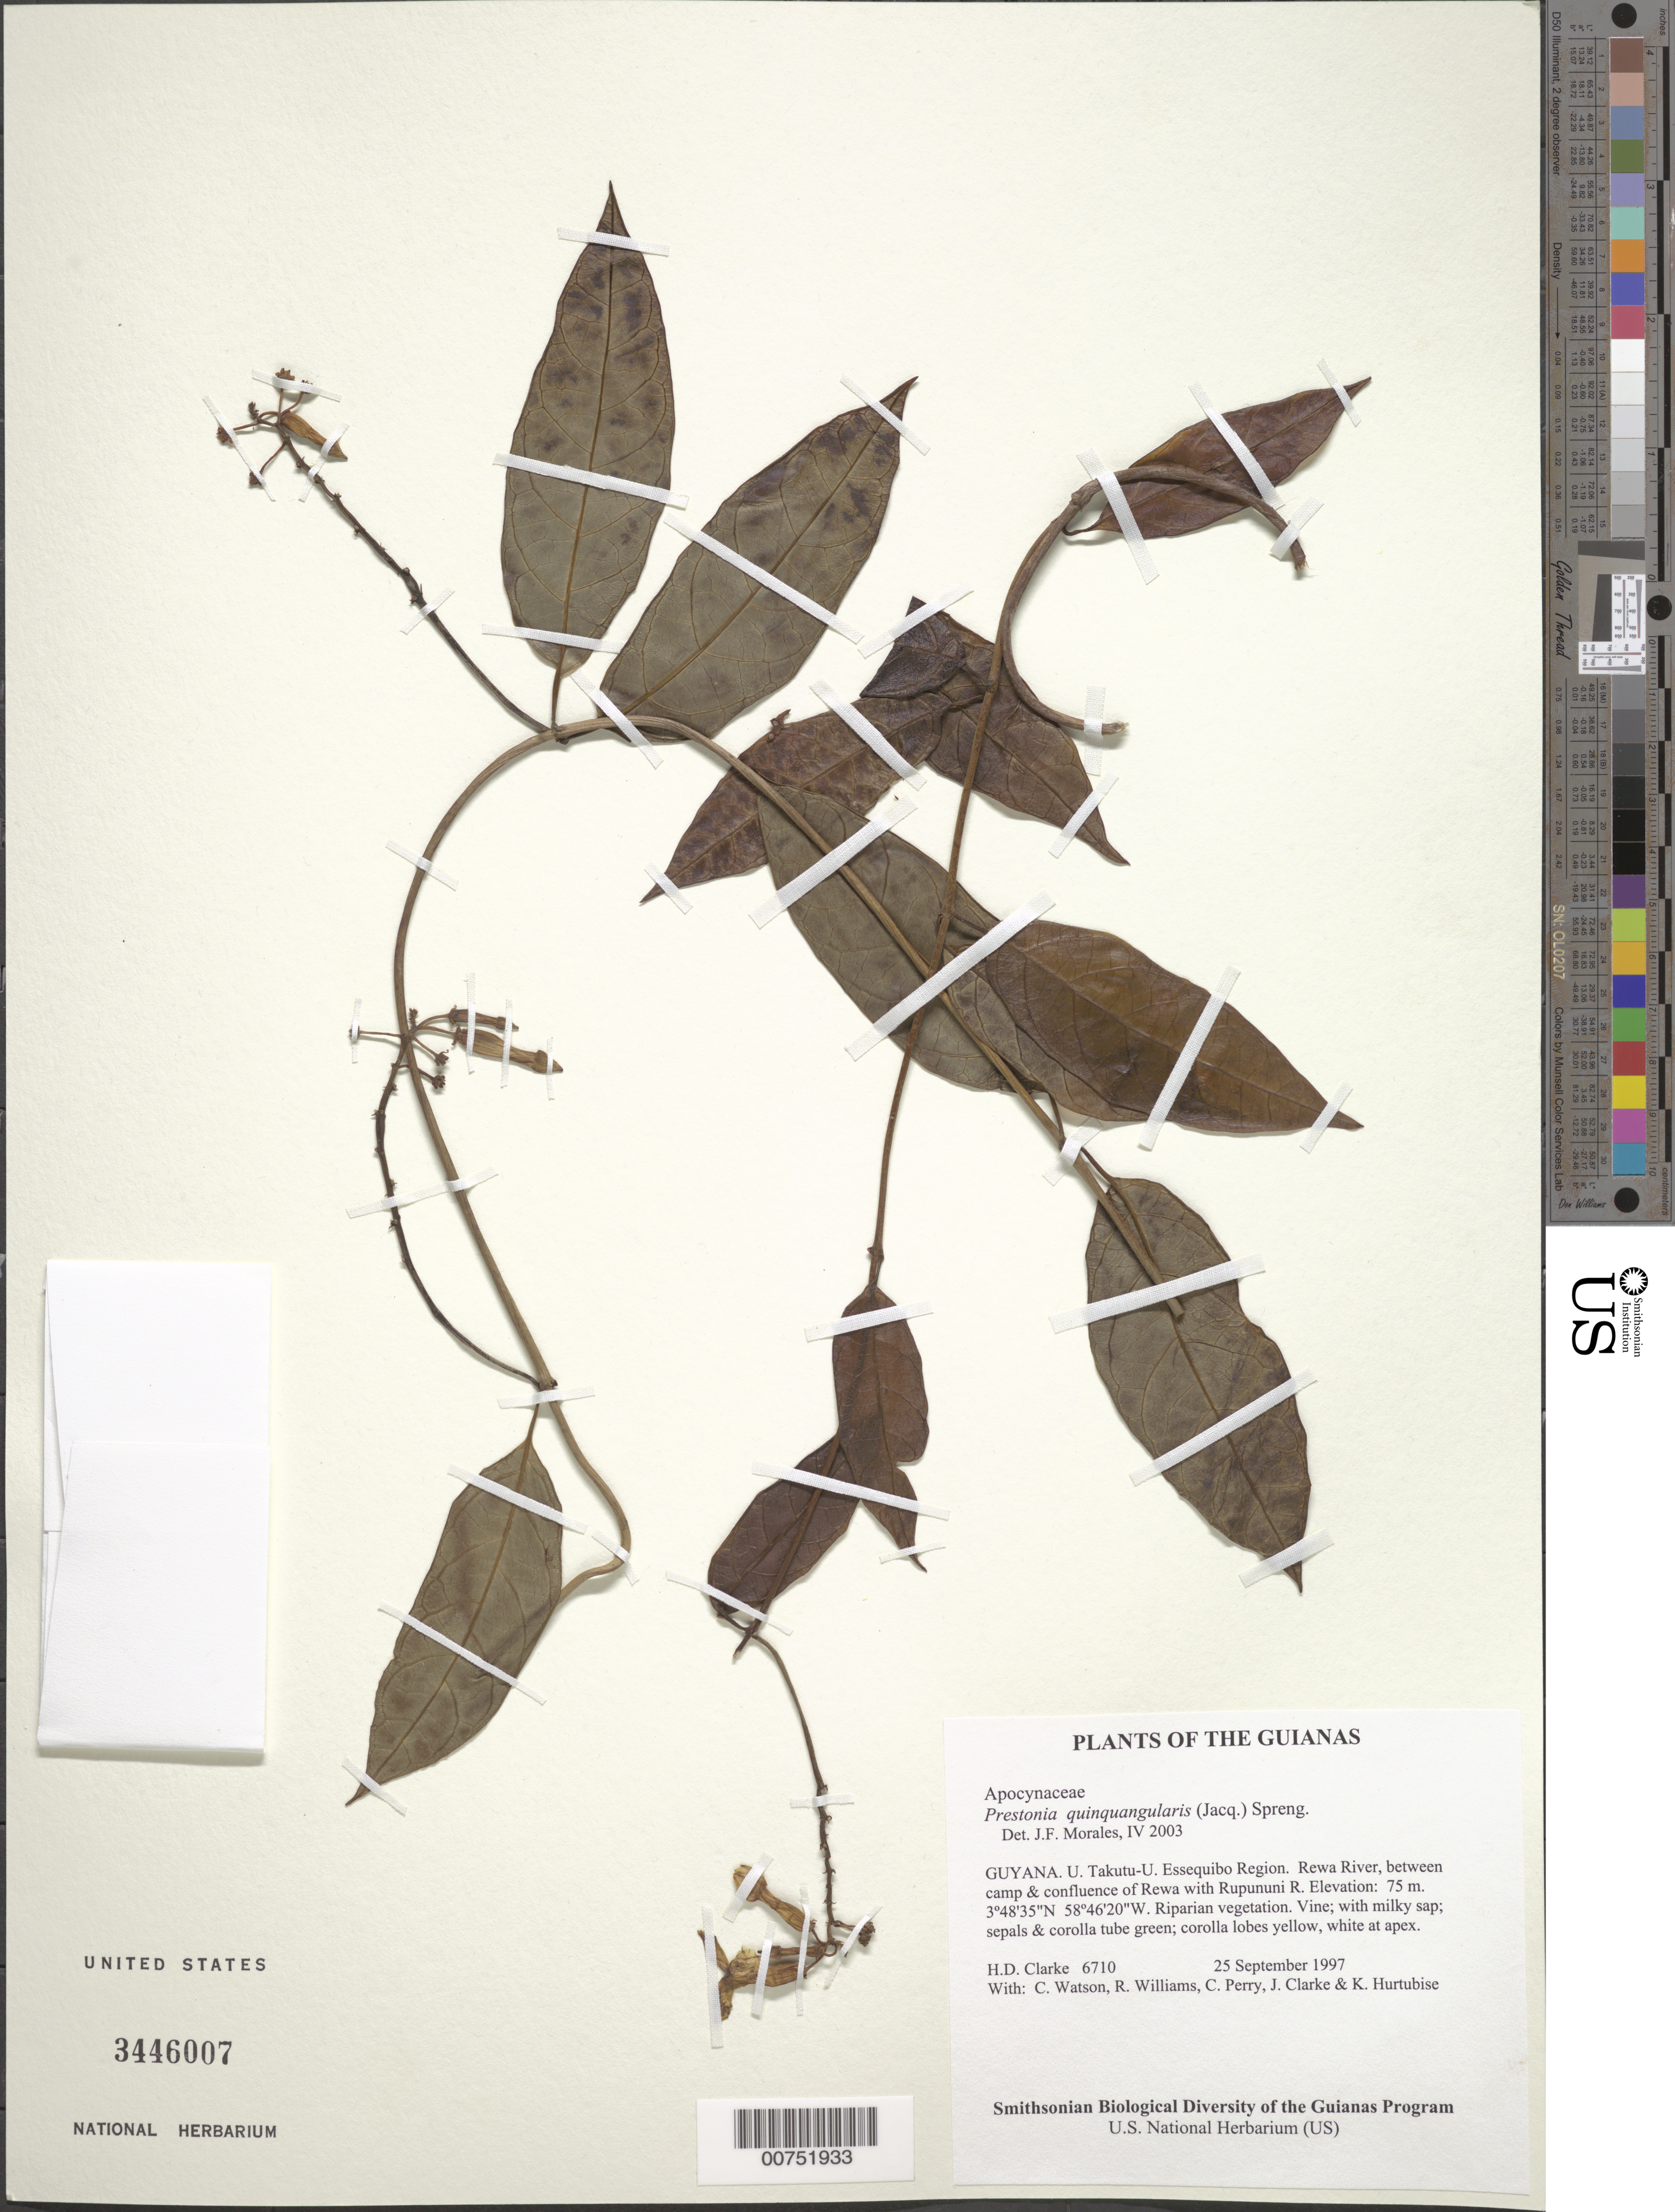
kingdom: Plantae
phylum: Tracheophyta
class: Magnoliopsida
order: Gentianales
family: Apocynaceae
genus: Prestonia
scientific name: Prestonia quinquangularis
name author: (Jacq.) Spreng.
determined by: Morales, J. F.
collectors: H. D. Clarke, C. Watson, R. Williams, C. Perry, J. Clarke & K. Hurtubise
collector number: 6710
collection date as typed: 25 September 1997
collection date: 1997-09-25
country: Guyana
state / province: U. Takutu-U. Essequibo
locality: Rewa River, between camp & confluence of Rewa with Rupununi R.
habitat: Riparian vegetation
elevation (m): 75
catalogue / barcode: US 3446007